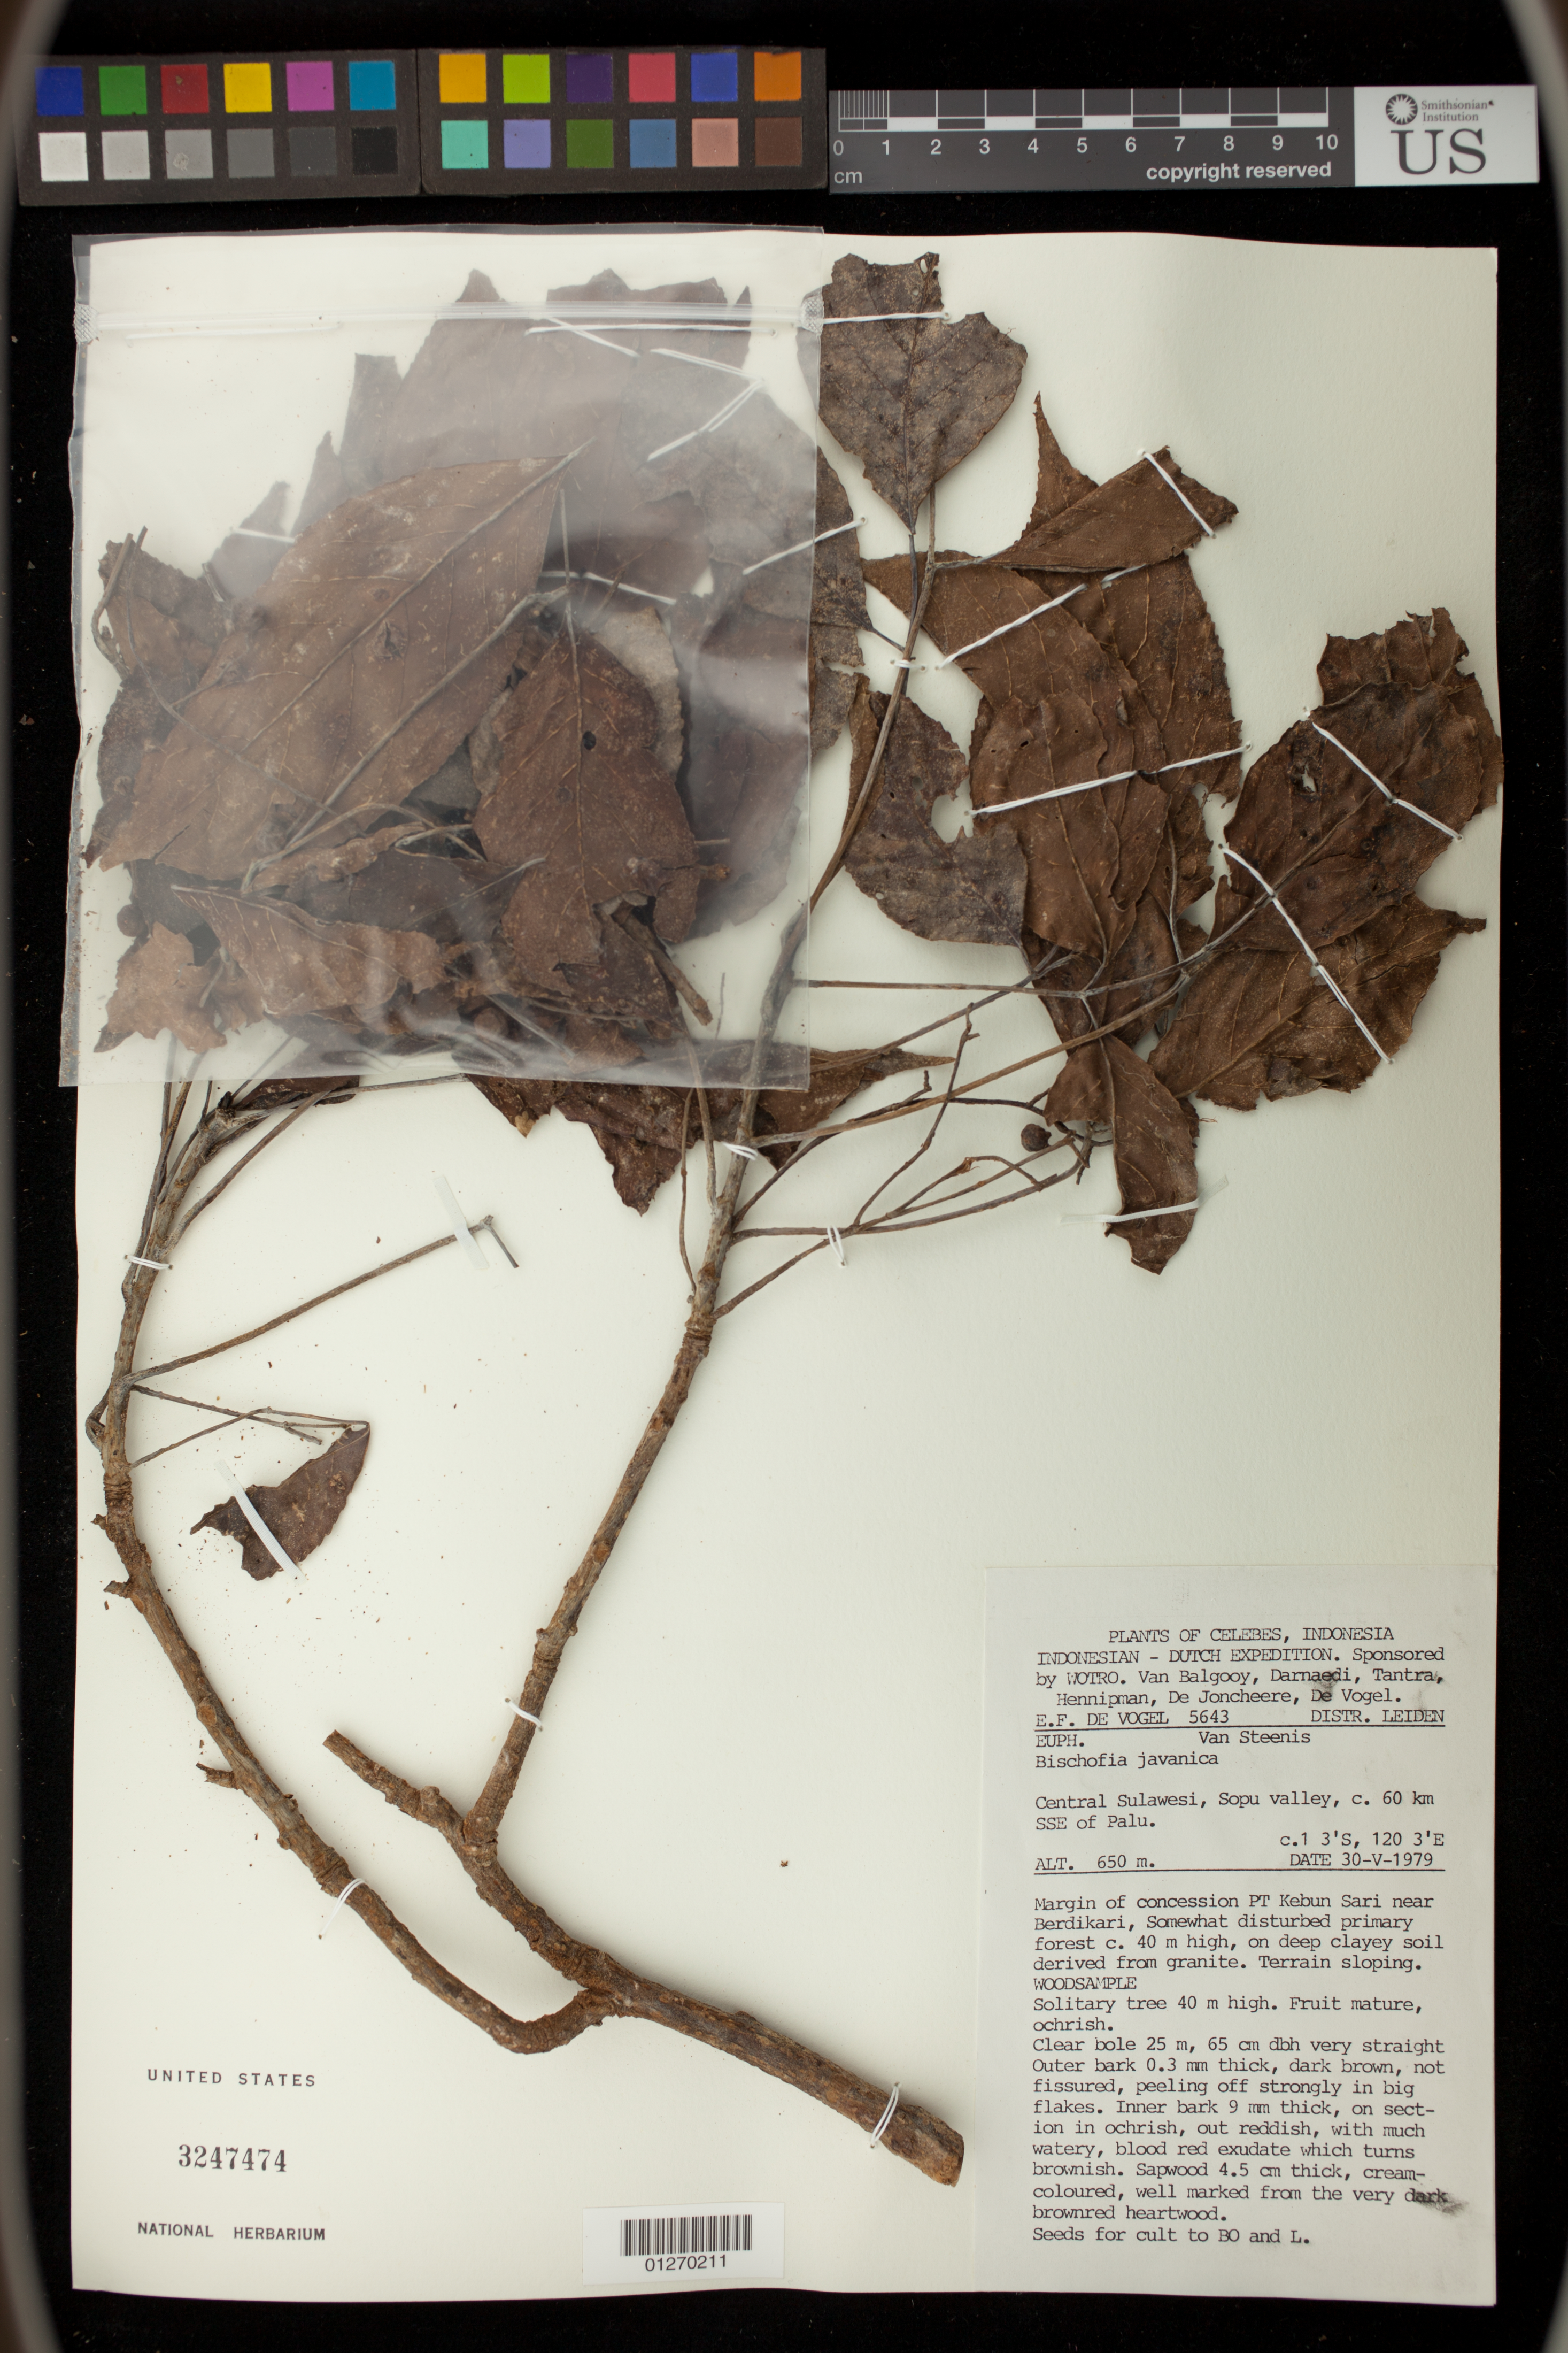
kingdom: Plantae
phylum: Tracheophyta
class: Magnoliopsida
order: Malpighiales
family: Phyllanthaceae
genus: Bischofia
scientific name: Bischofia javanica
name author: Blume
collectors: E. F. de Vogel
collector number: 5643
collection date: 1979-05-30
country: Indonesia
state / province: Sulawesi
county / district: Sulawesi Tengah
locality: Celebes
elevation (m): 650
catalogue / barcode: US 3247474